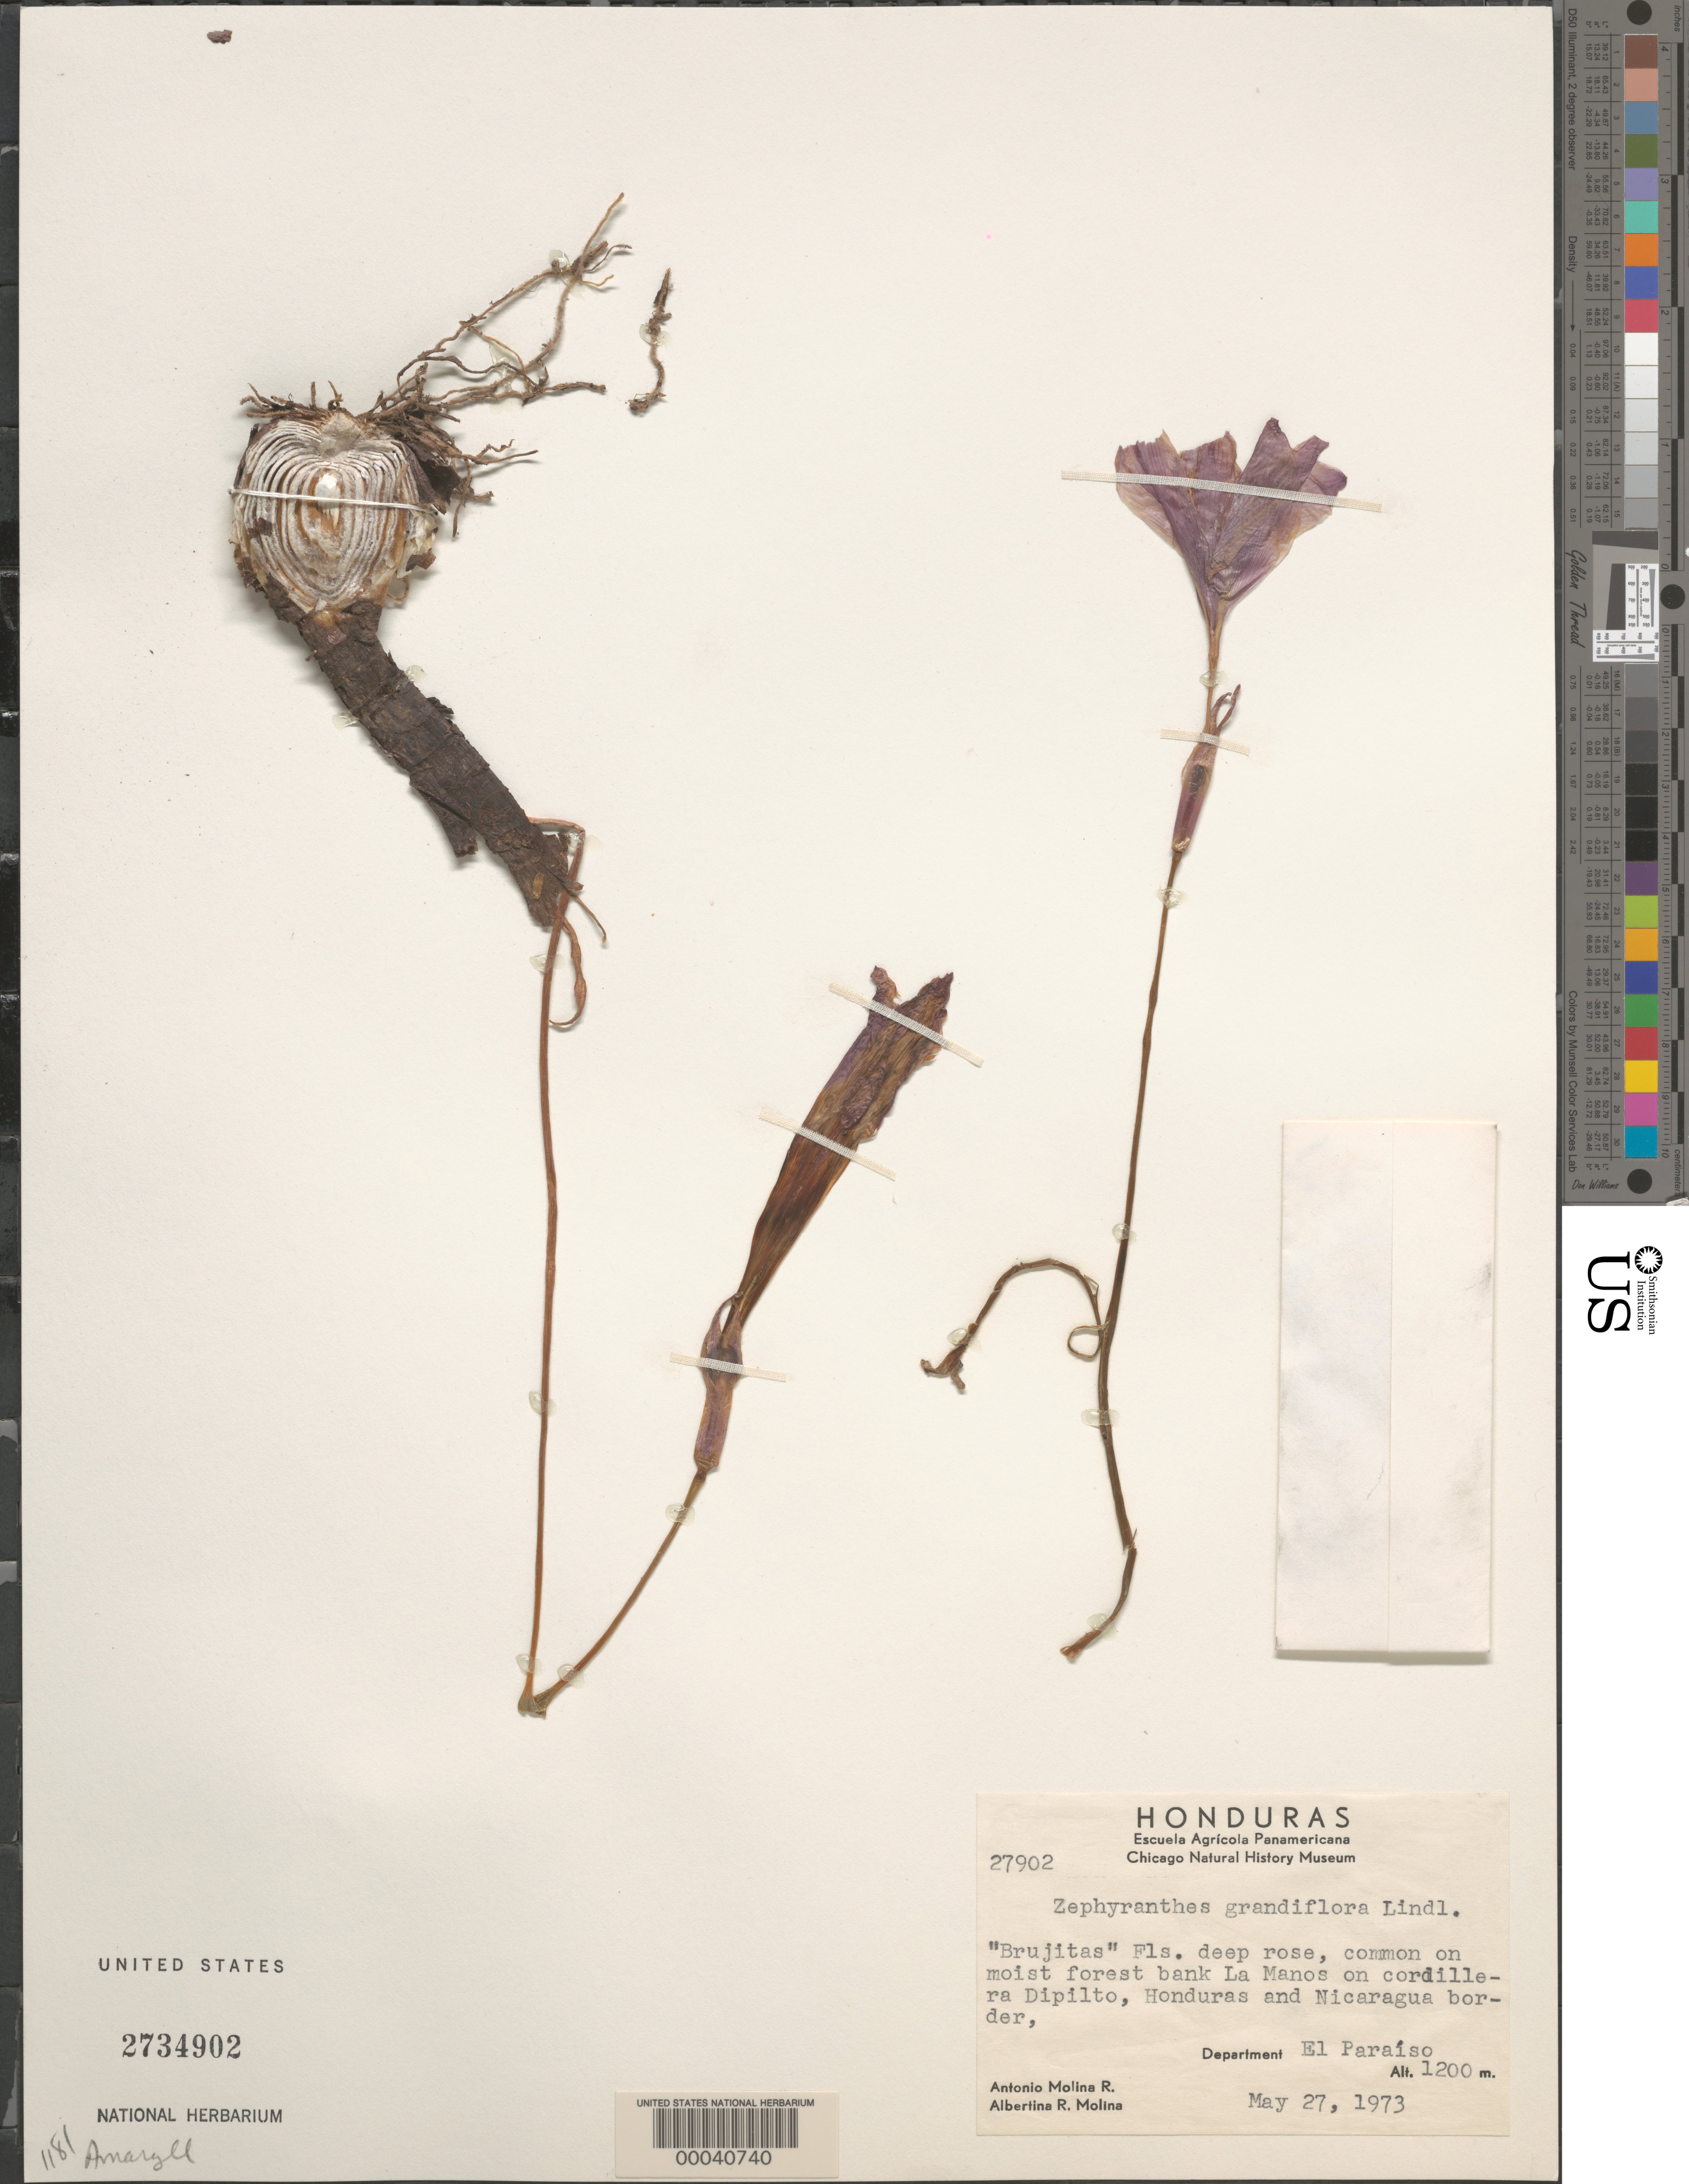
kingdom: Plantae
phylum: Tracheophyta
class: Liliopsida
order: Asparagales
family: Amaryllidaceae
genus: Zephyranthes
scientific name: Zephyranthes grandiflora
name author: Lindl.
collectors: A. Molina R. & A. Molina R.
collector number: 27902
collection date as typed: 27 May 1973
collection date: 1973-05-27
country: Honduras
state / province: El Paraíso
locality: La Manos, on Cordillera Dipilto, Honduras - Nicaragua border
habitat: Moist forest banks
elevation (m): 1200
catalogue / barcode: US 2734902